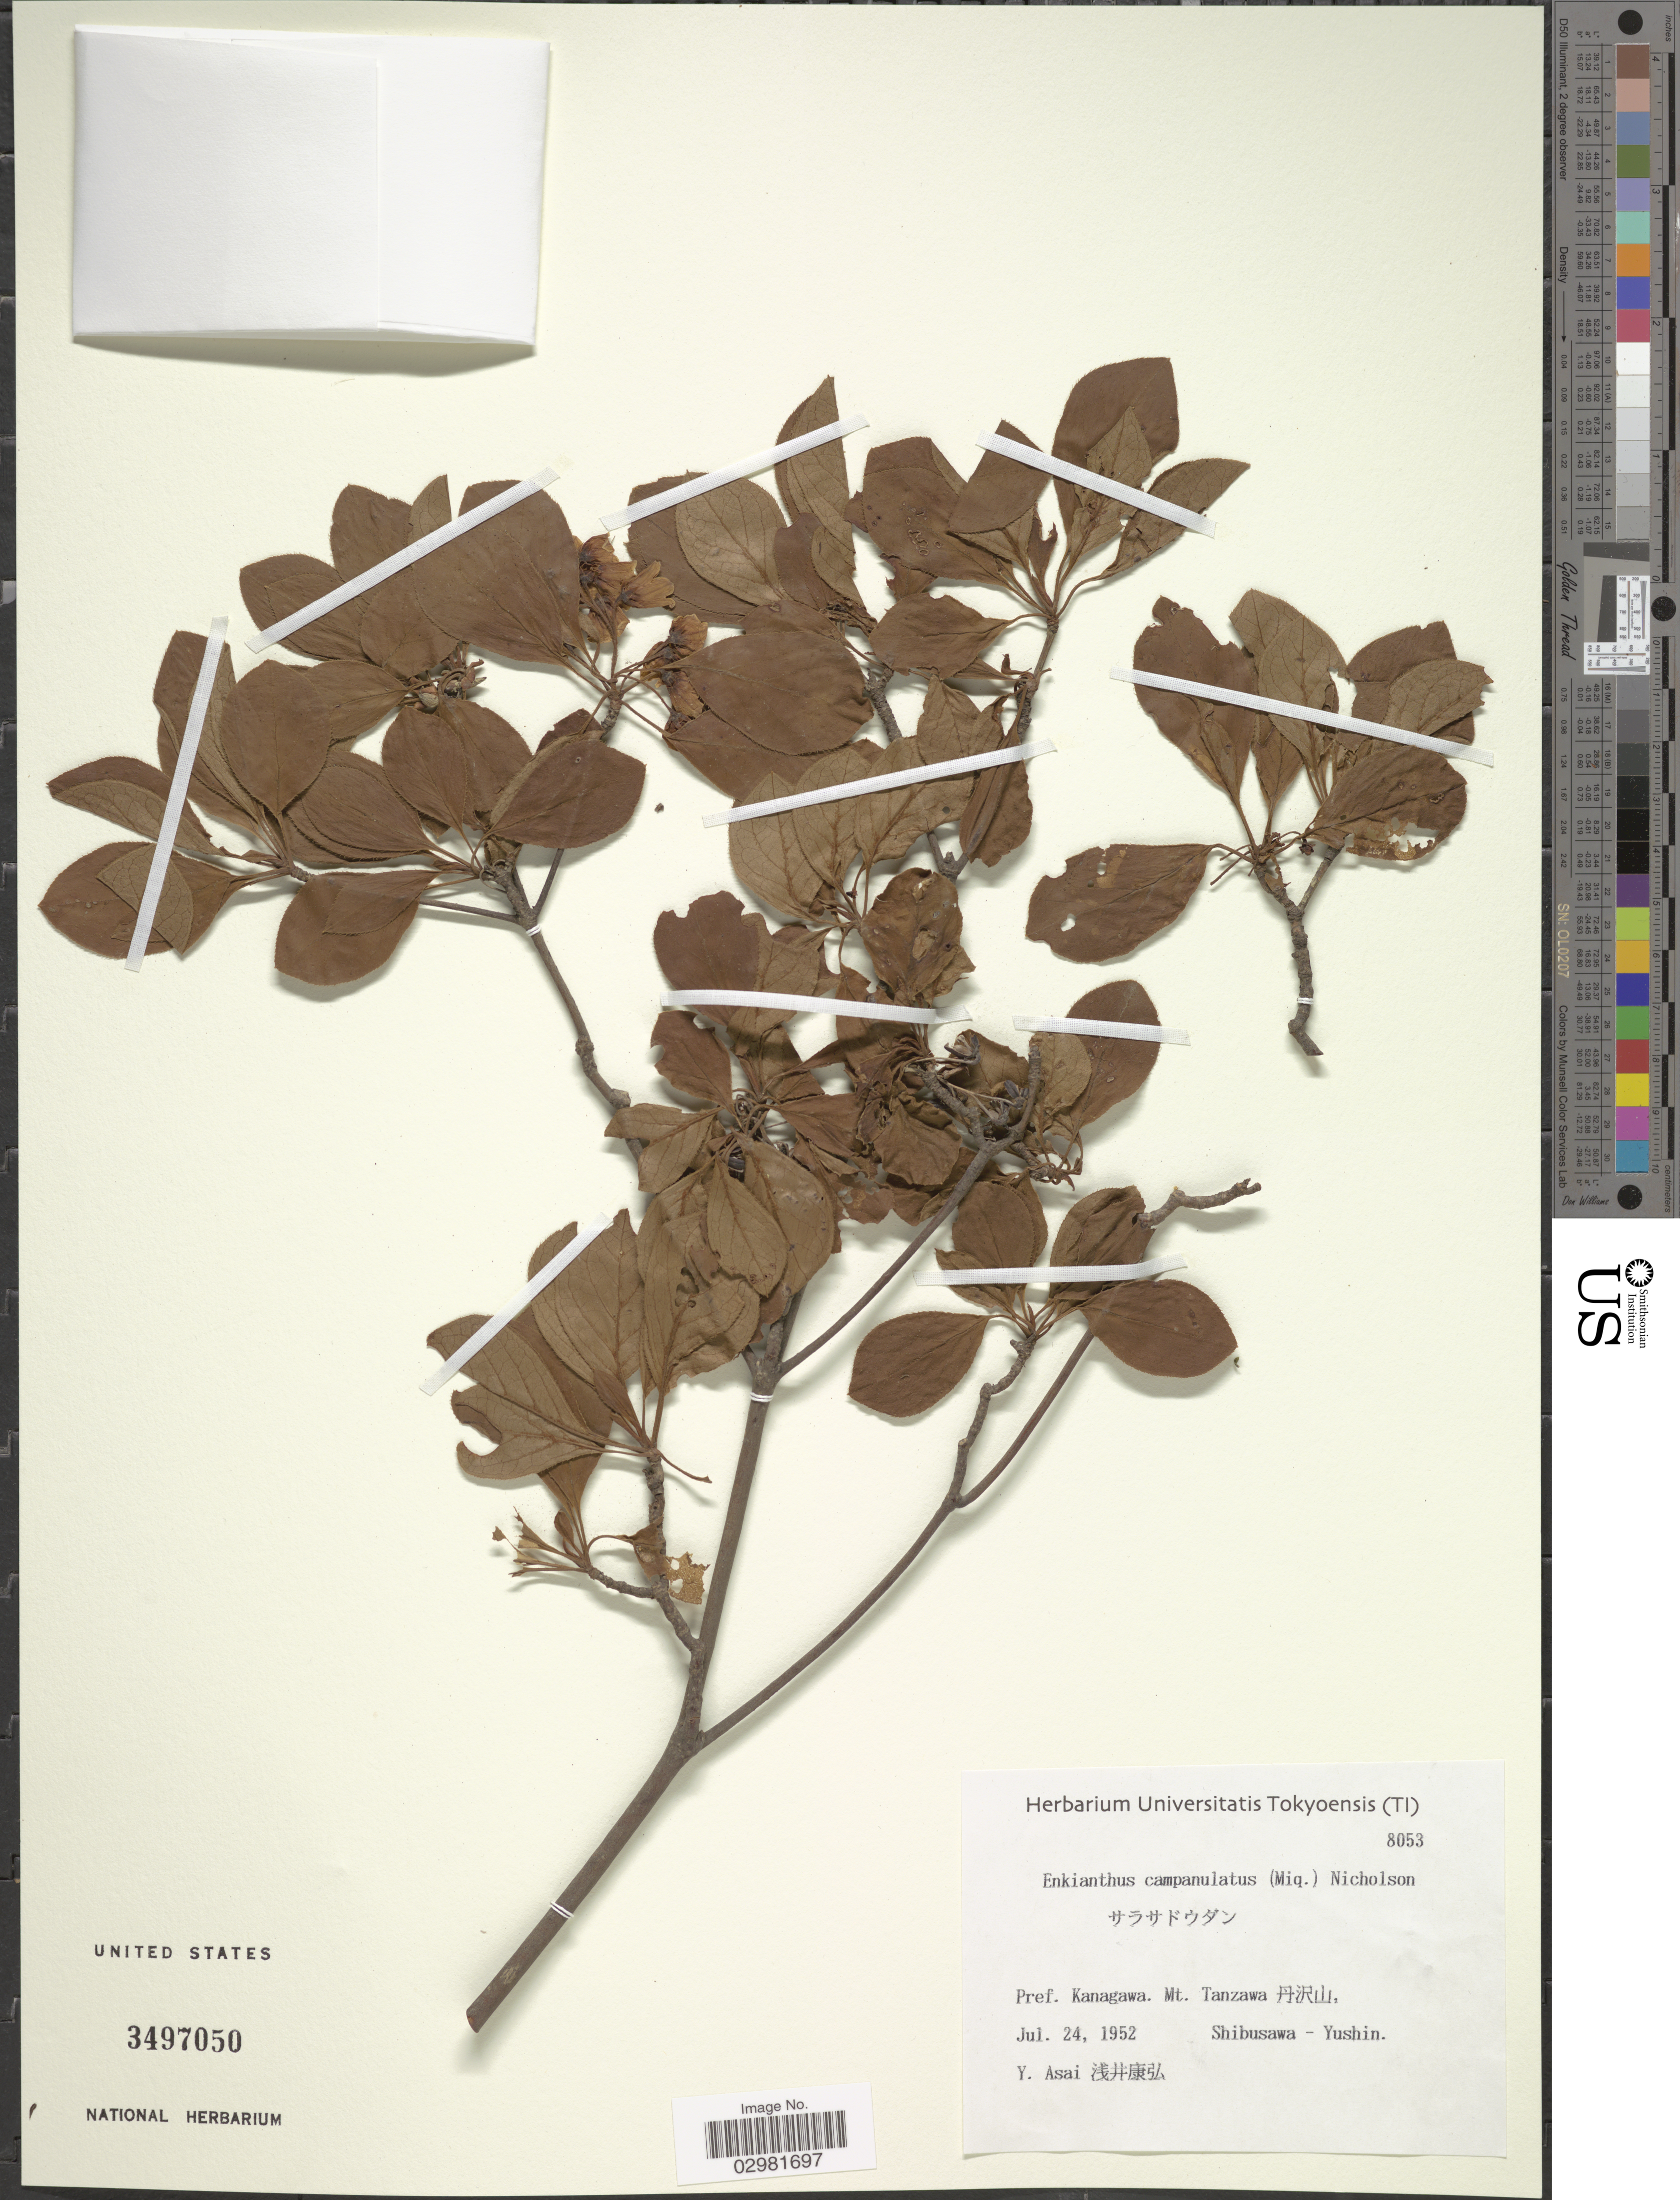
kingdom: Plantae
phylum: Tracheophyta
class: Magnoliopsida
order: Ericales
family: Ericaceae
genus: Enkianthus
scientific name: Enkianthus campanulatus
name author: (Miq.) G. Nicholson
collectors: Y. Asai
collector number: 8053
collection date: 1952-07-24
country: Japan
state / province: Kanagawa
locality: Pref. Kanagawa. Mt. Tanzawa. Shibusawa - Yushin.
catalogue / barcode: US 3497050